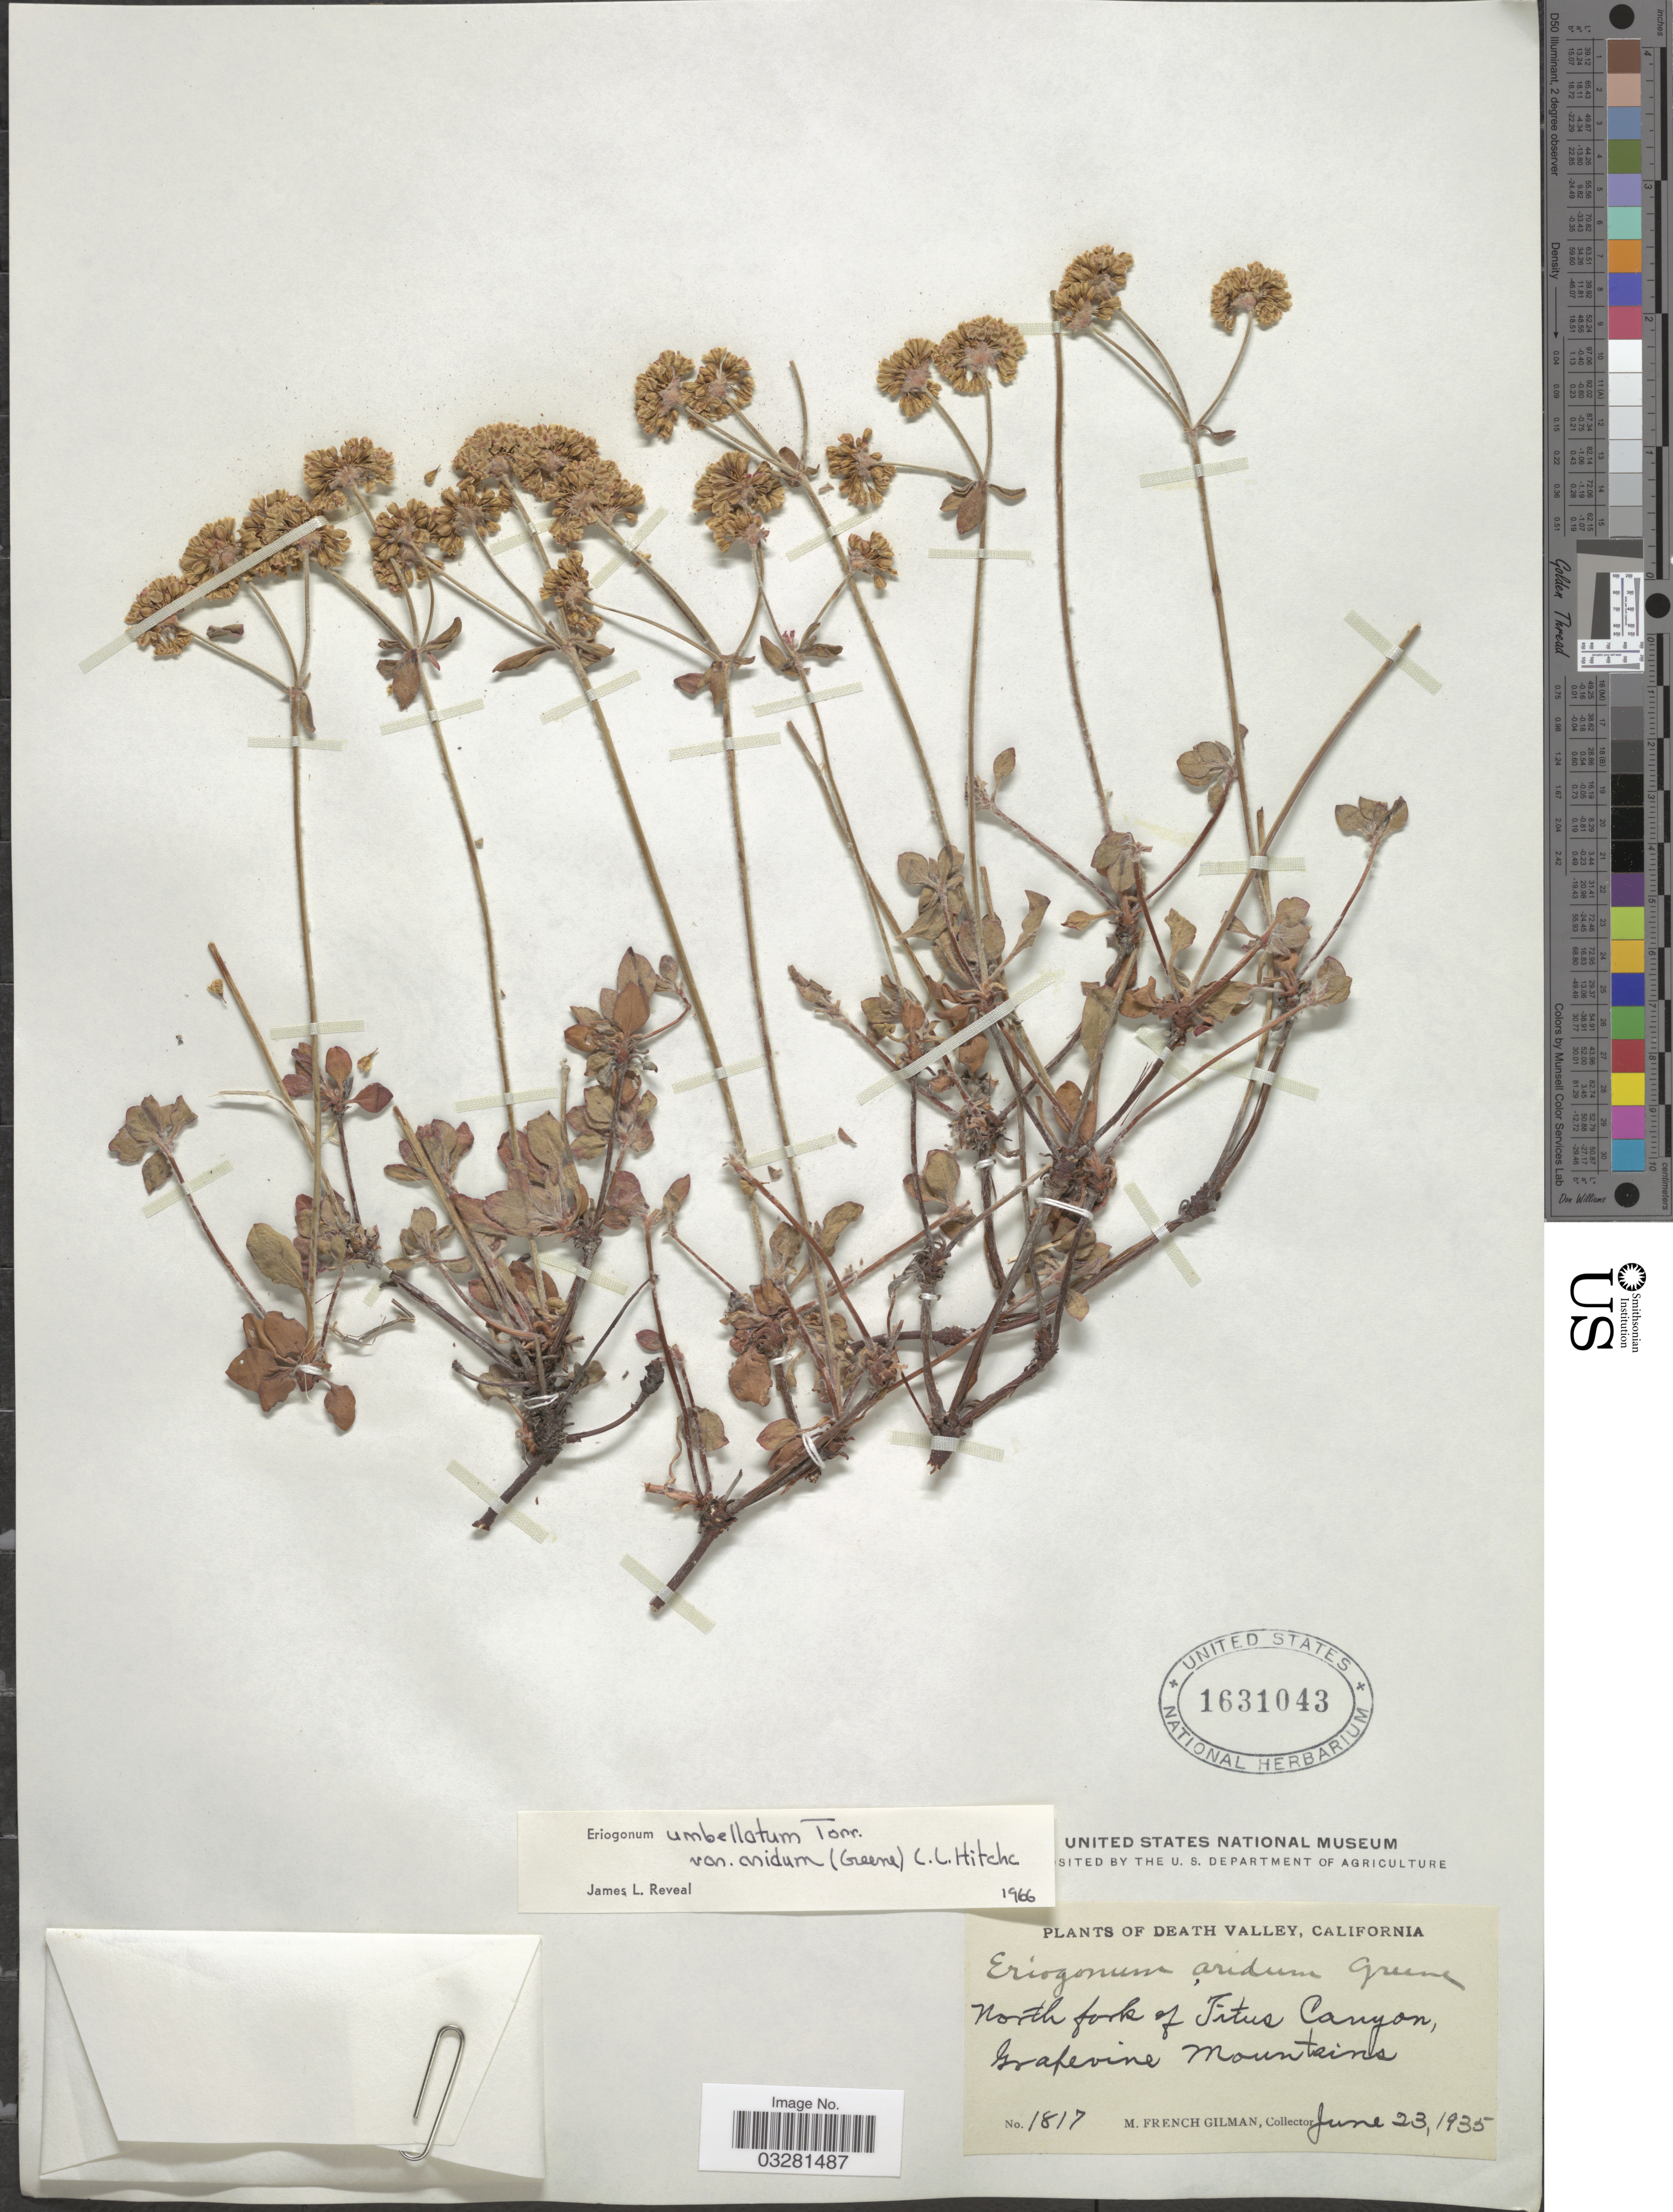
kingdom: Plantae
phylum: Tracheophyta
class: Magnoliopsida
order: Caryophyllales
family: Polygonaceae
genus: Eriogonum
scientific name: Eriogonum umbellatum var. aridum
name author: (S.W. Greene) C.L. Hitchc.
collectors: M. F. Gilman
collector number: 1817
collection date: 1935-06-23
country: United States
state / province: California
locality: Death Valley. North fork of Titus Canyon, Grapevine Mountains.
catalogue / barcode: US 1631043